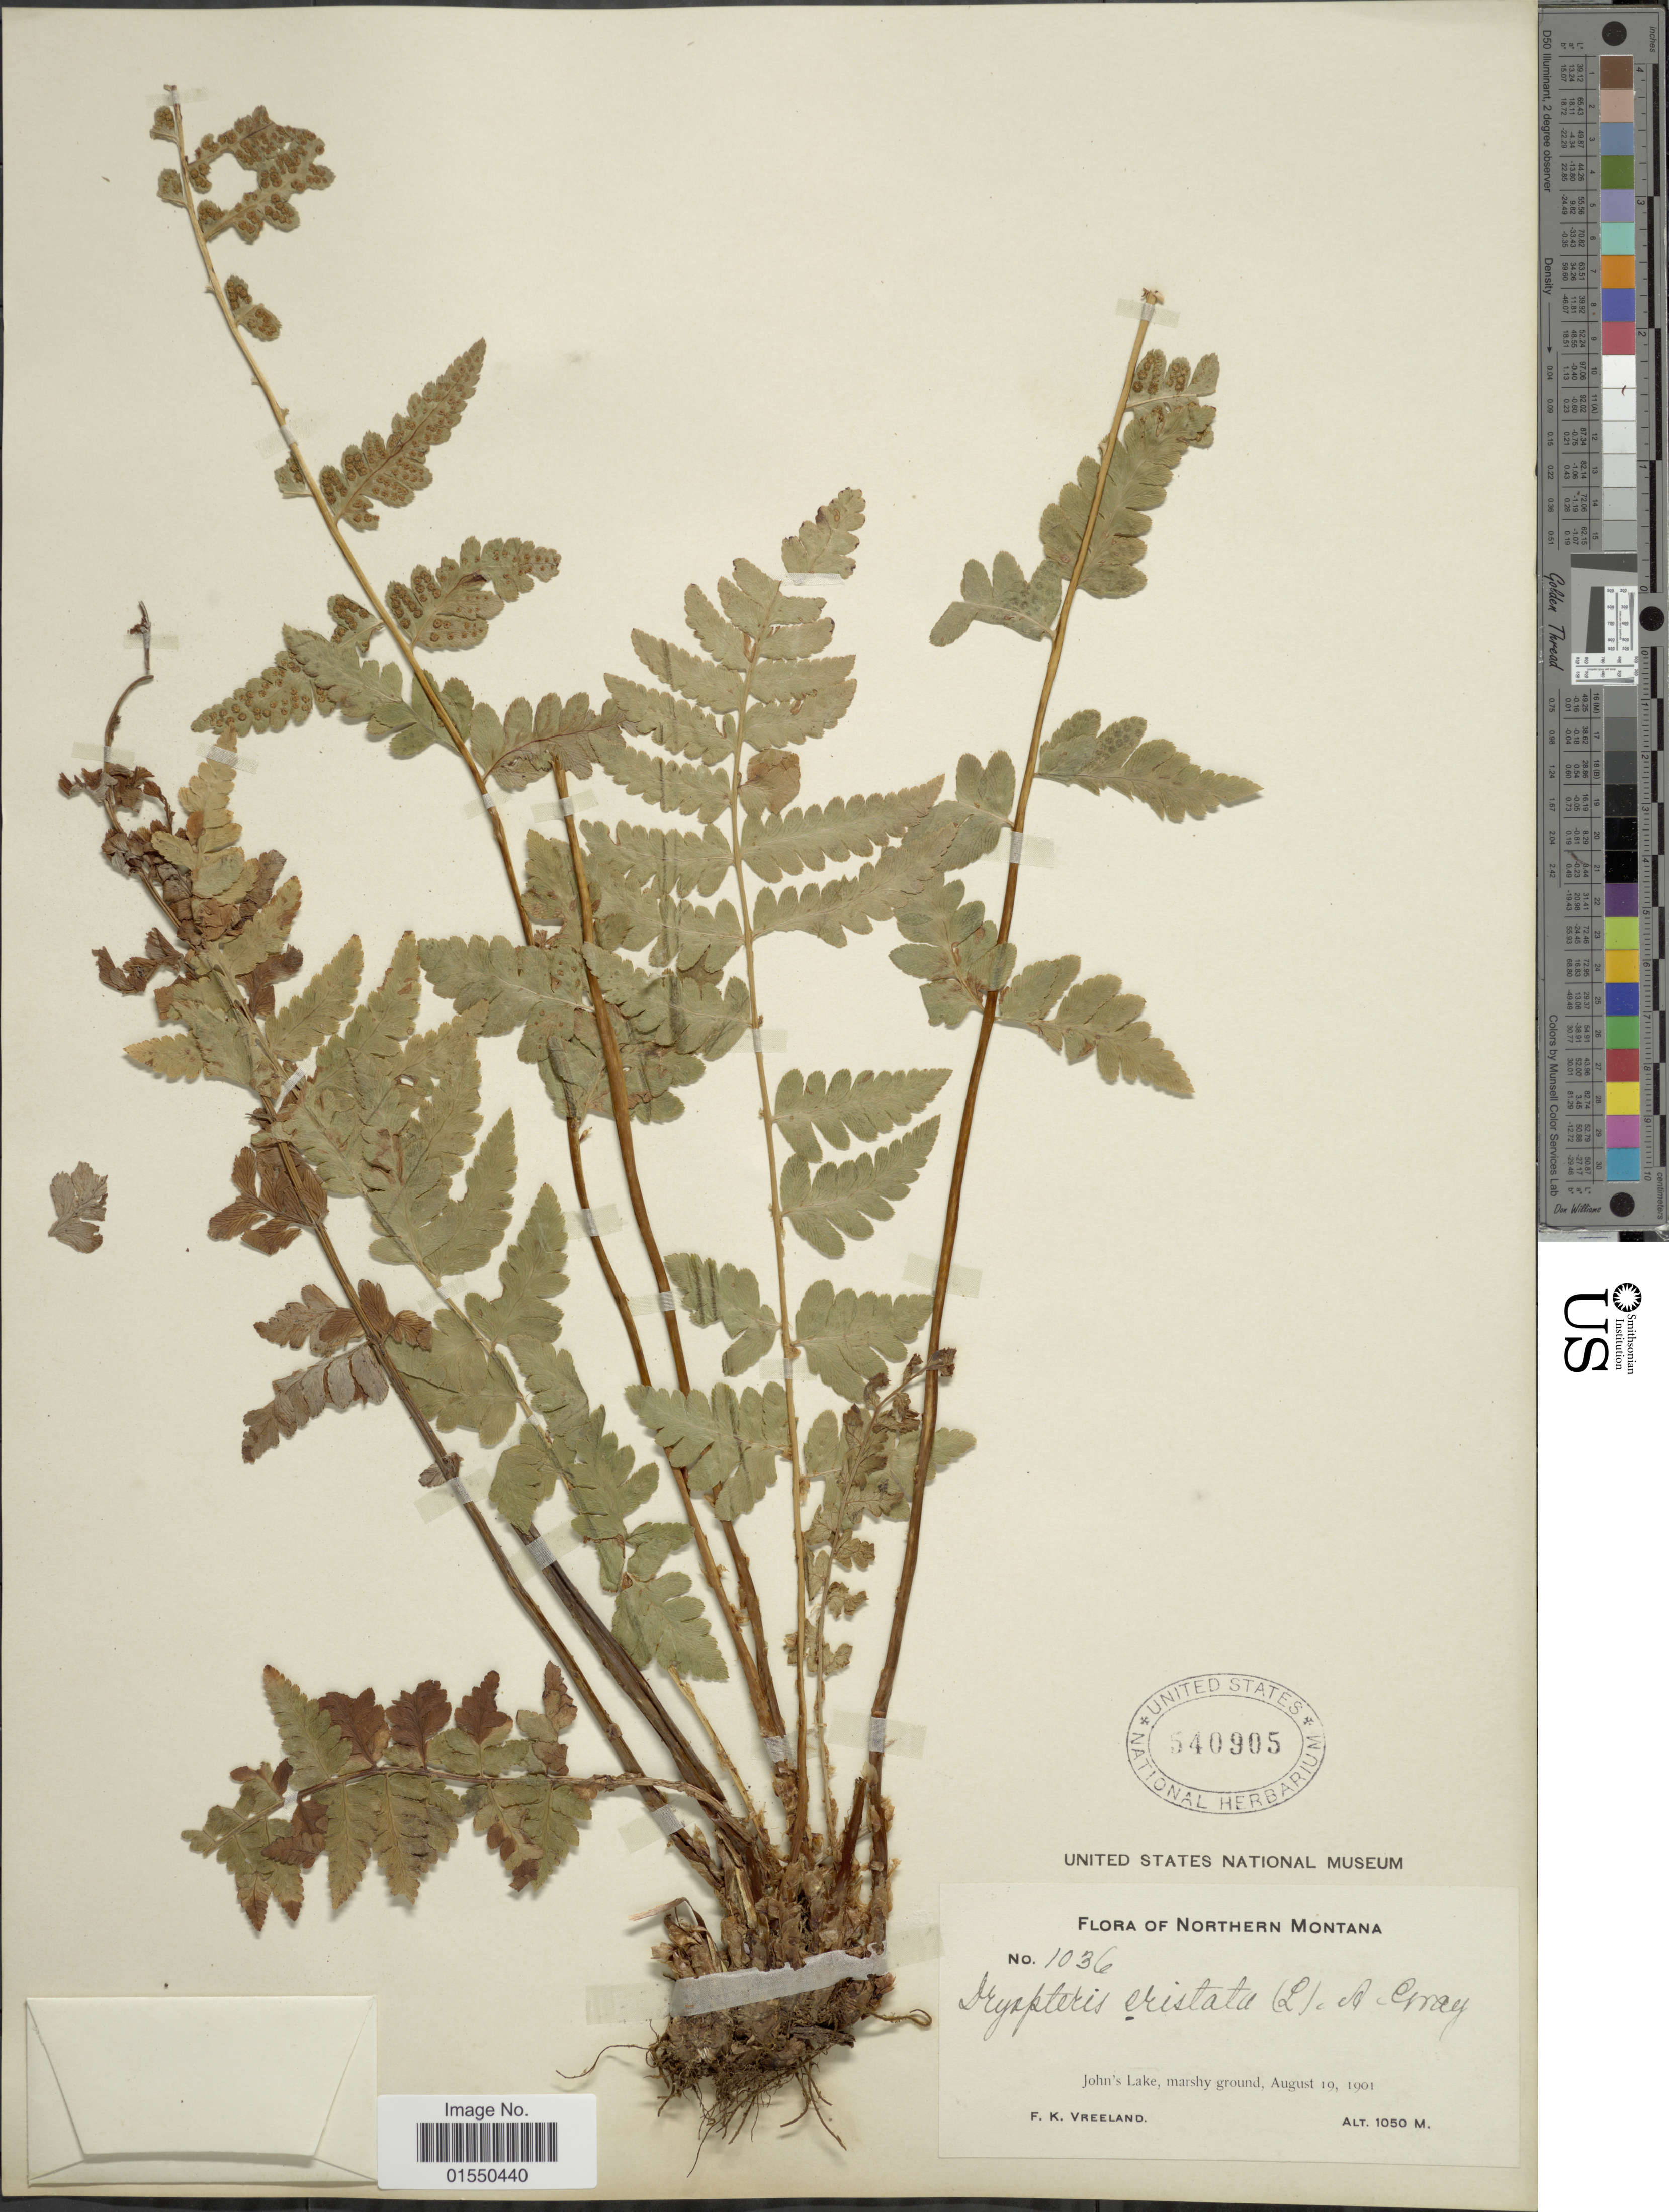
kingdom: Plantae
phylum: Tracheophyta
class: Polypodiopsida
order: Polypodiales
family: Dryopteridaceae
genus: Dryopteris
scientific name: Dryopteris cristata var. spinulosa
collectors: F. Vreeland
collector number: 1036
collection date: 1901-08-19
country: United States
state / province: Montana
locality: Northern Montana, John's Lake, marshy ground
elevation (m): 1050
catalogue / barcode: US 540905